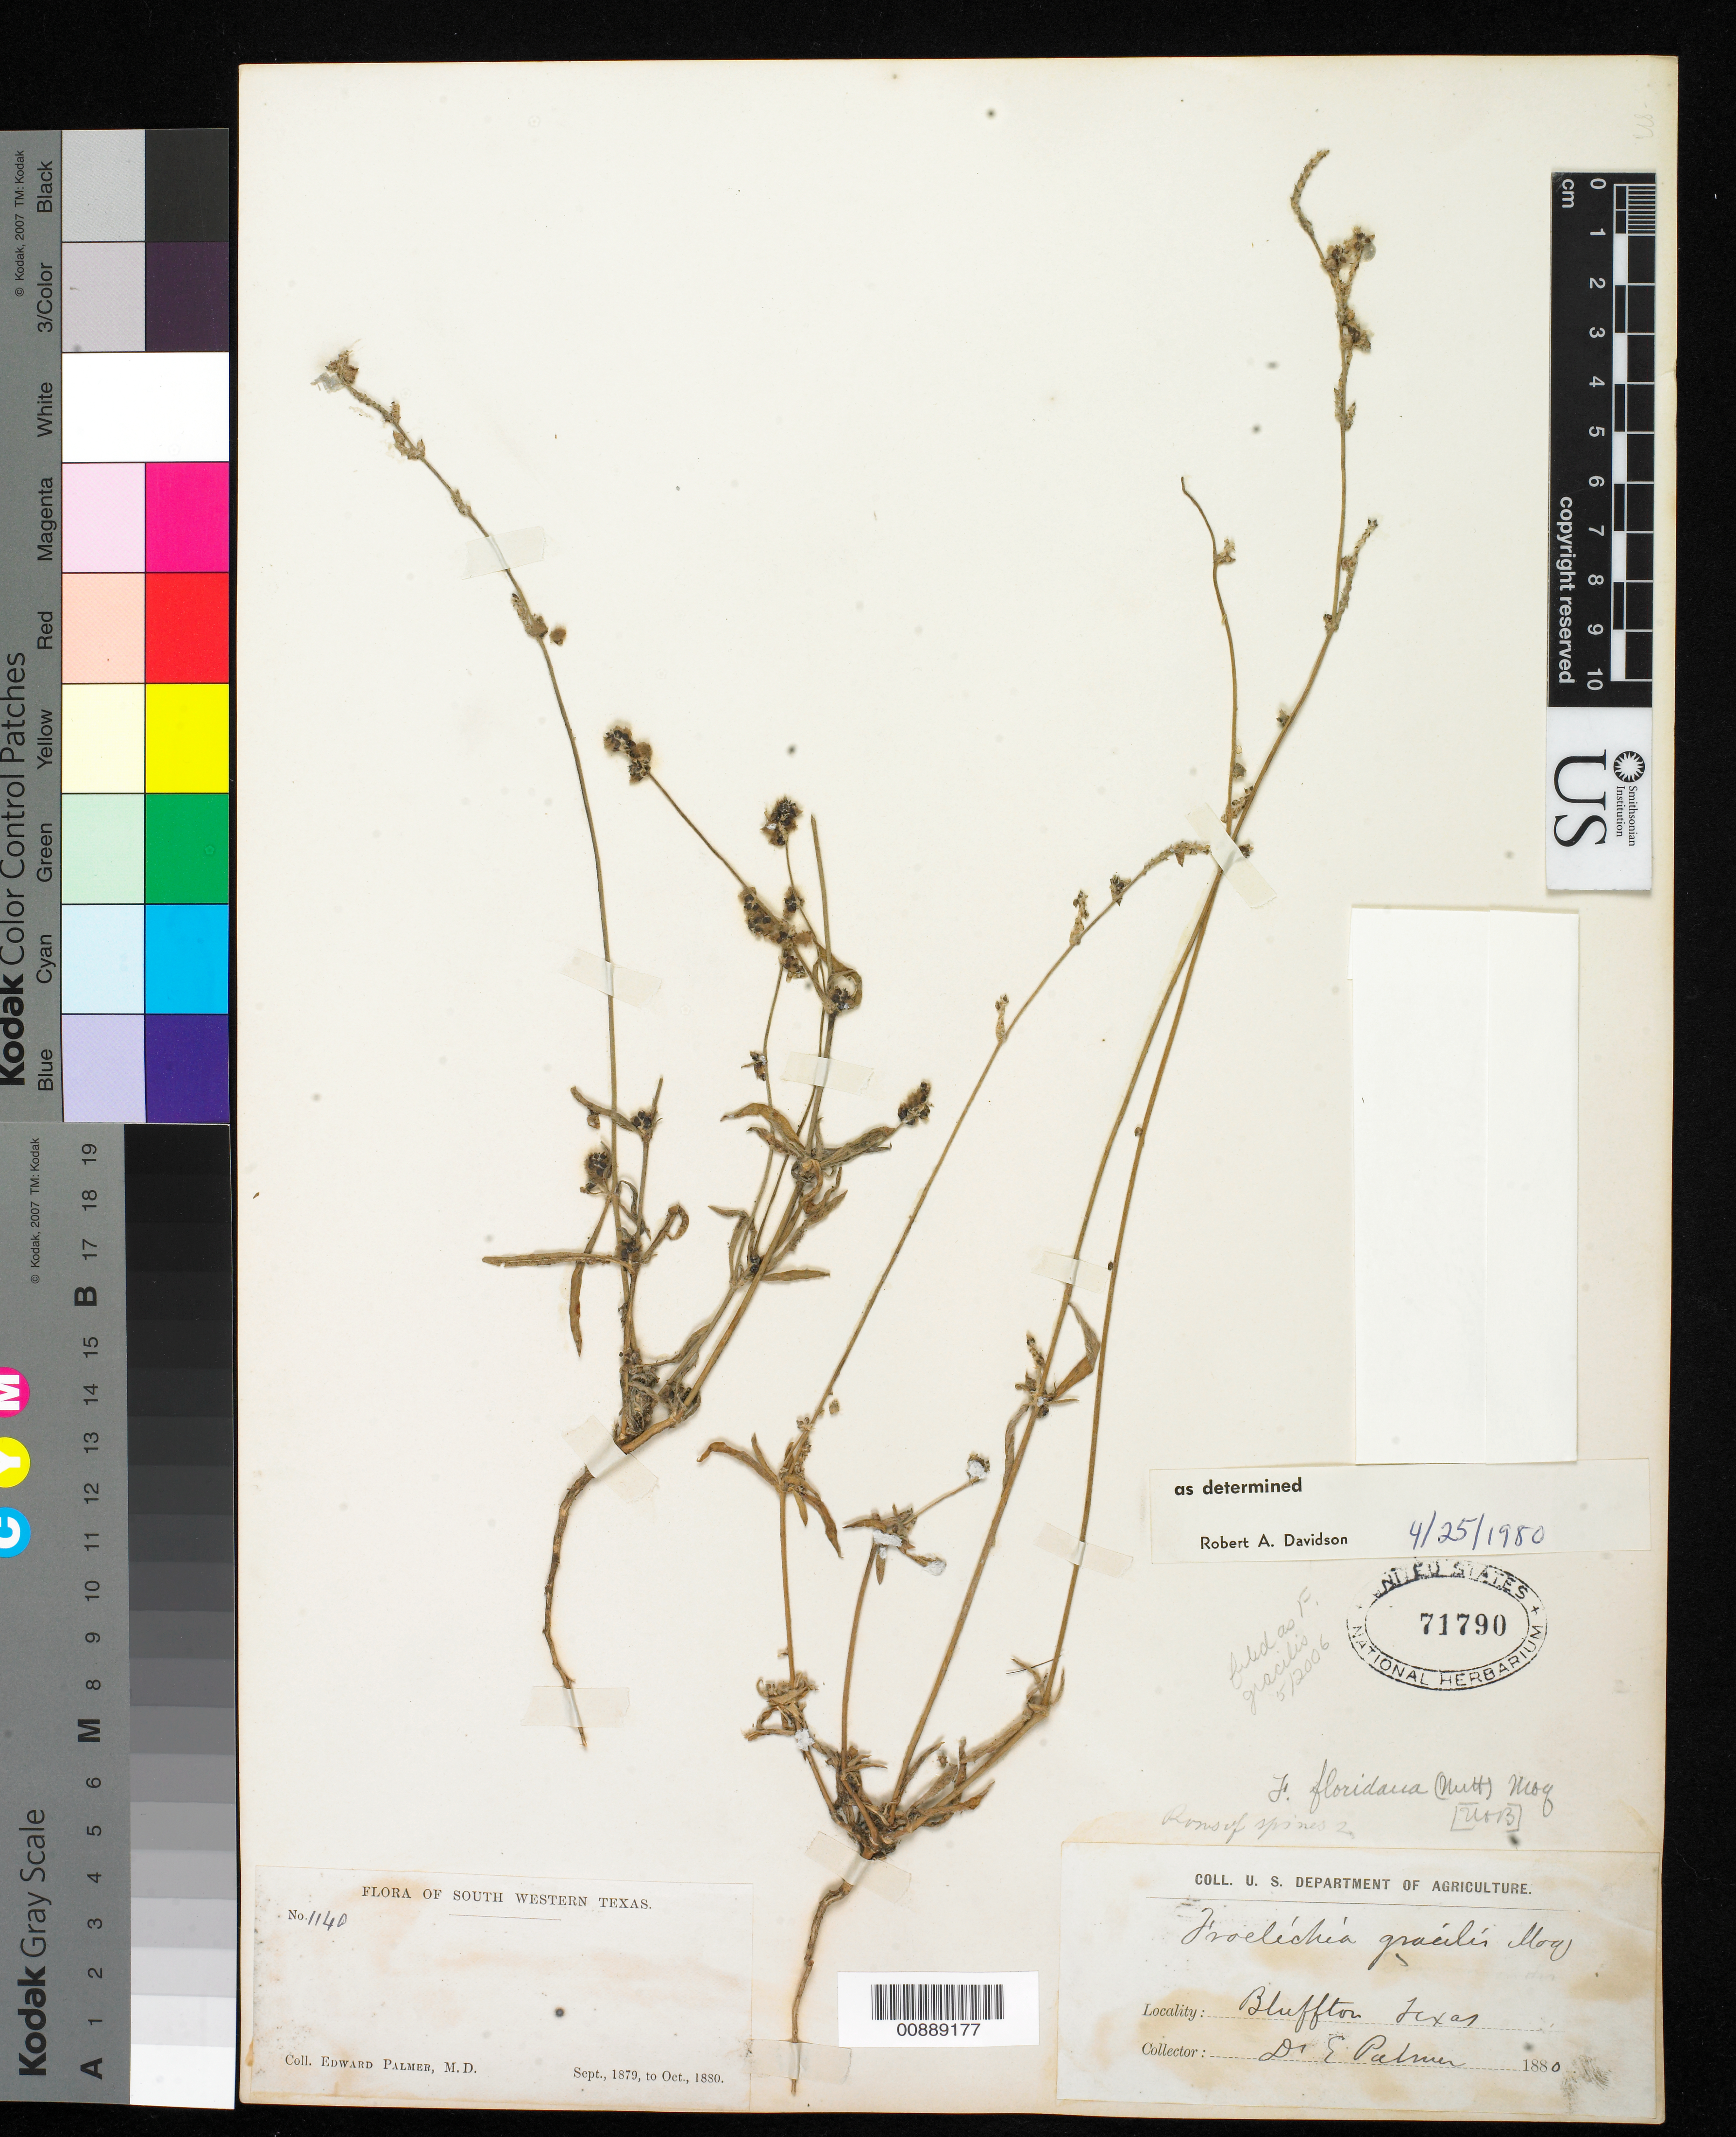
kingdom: Plantae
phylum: Tracheophyta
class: Magnoliopsida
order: Caryophyllales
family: Amaranthaceae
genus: Froelichia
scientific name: Froelichia gracilis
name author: (Hook.) Moq.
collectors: E. Palmer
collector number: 1140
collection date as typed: Sep 1879 to -- Oct 1880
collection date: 1879-09/1880-10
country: United States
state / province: Texas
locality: Bluffton, Texas.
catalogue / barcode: US 71790